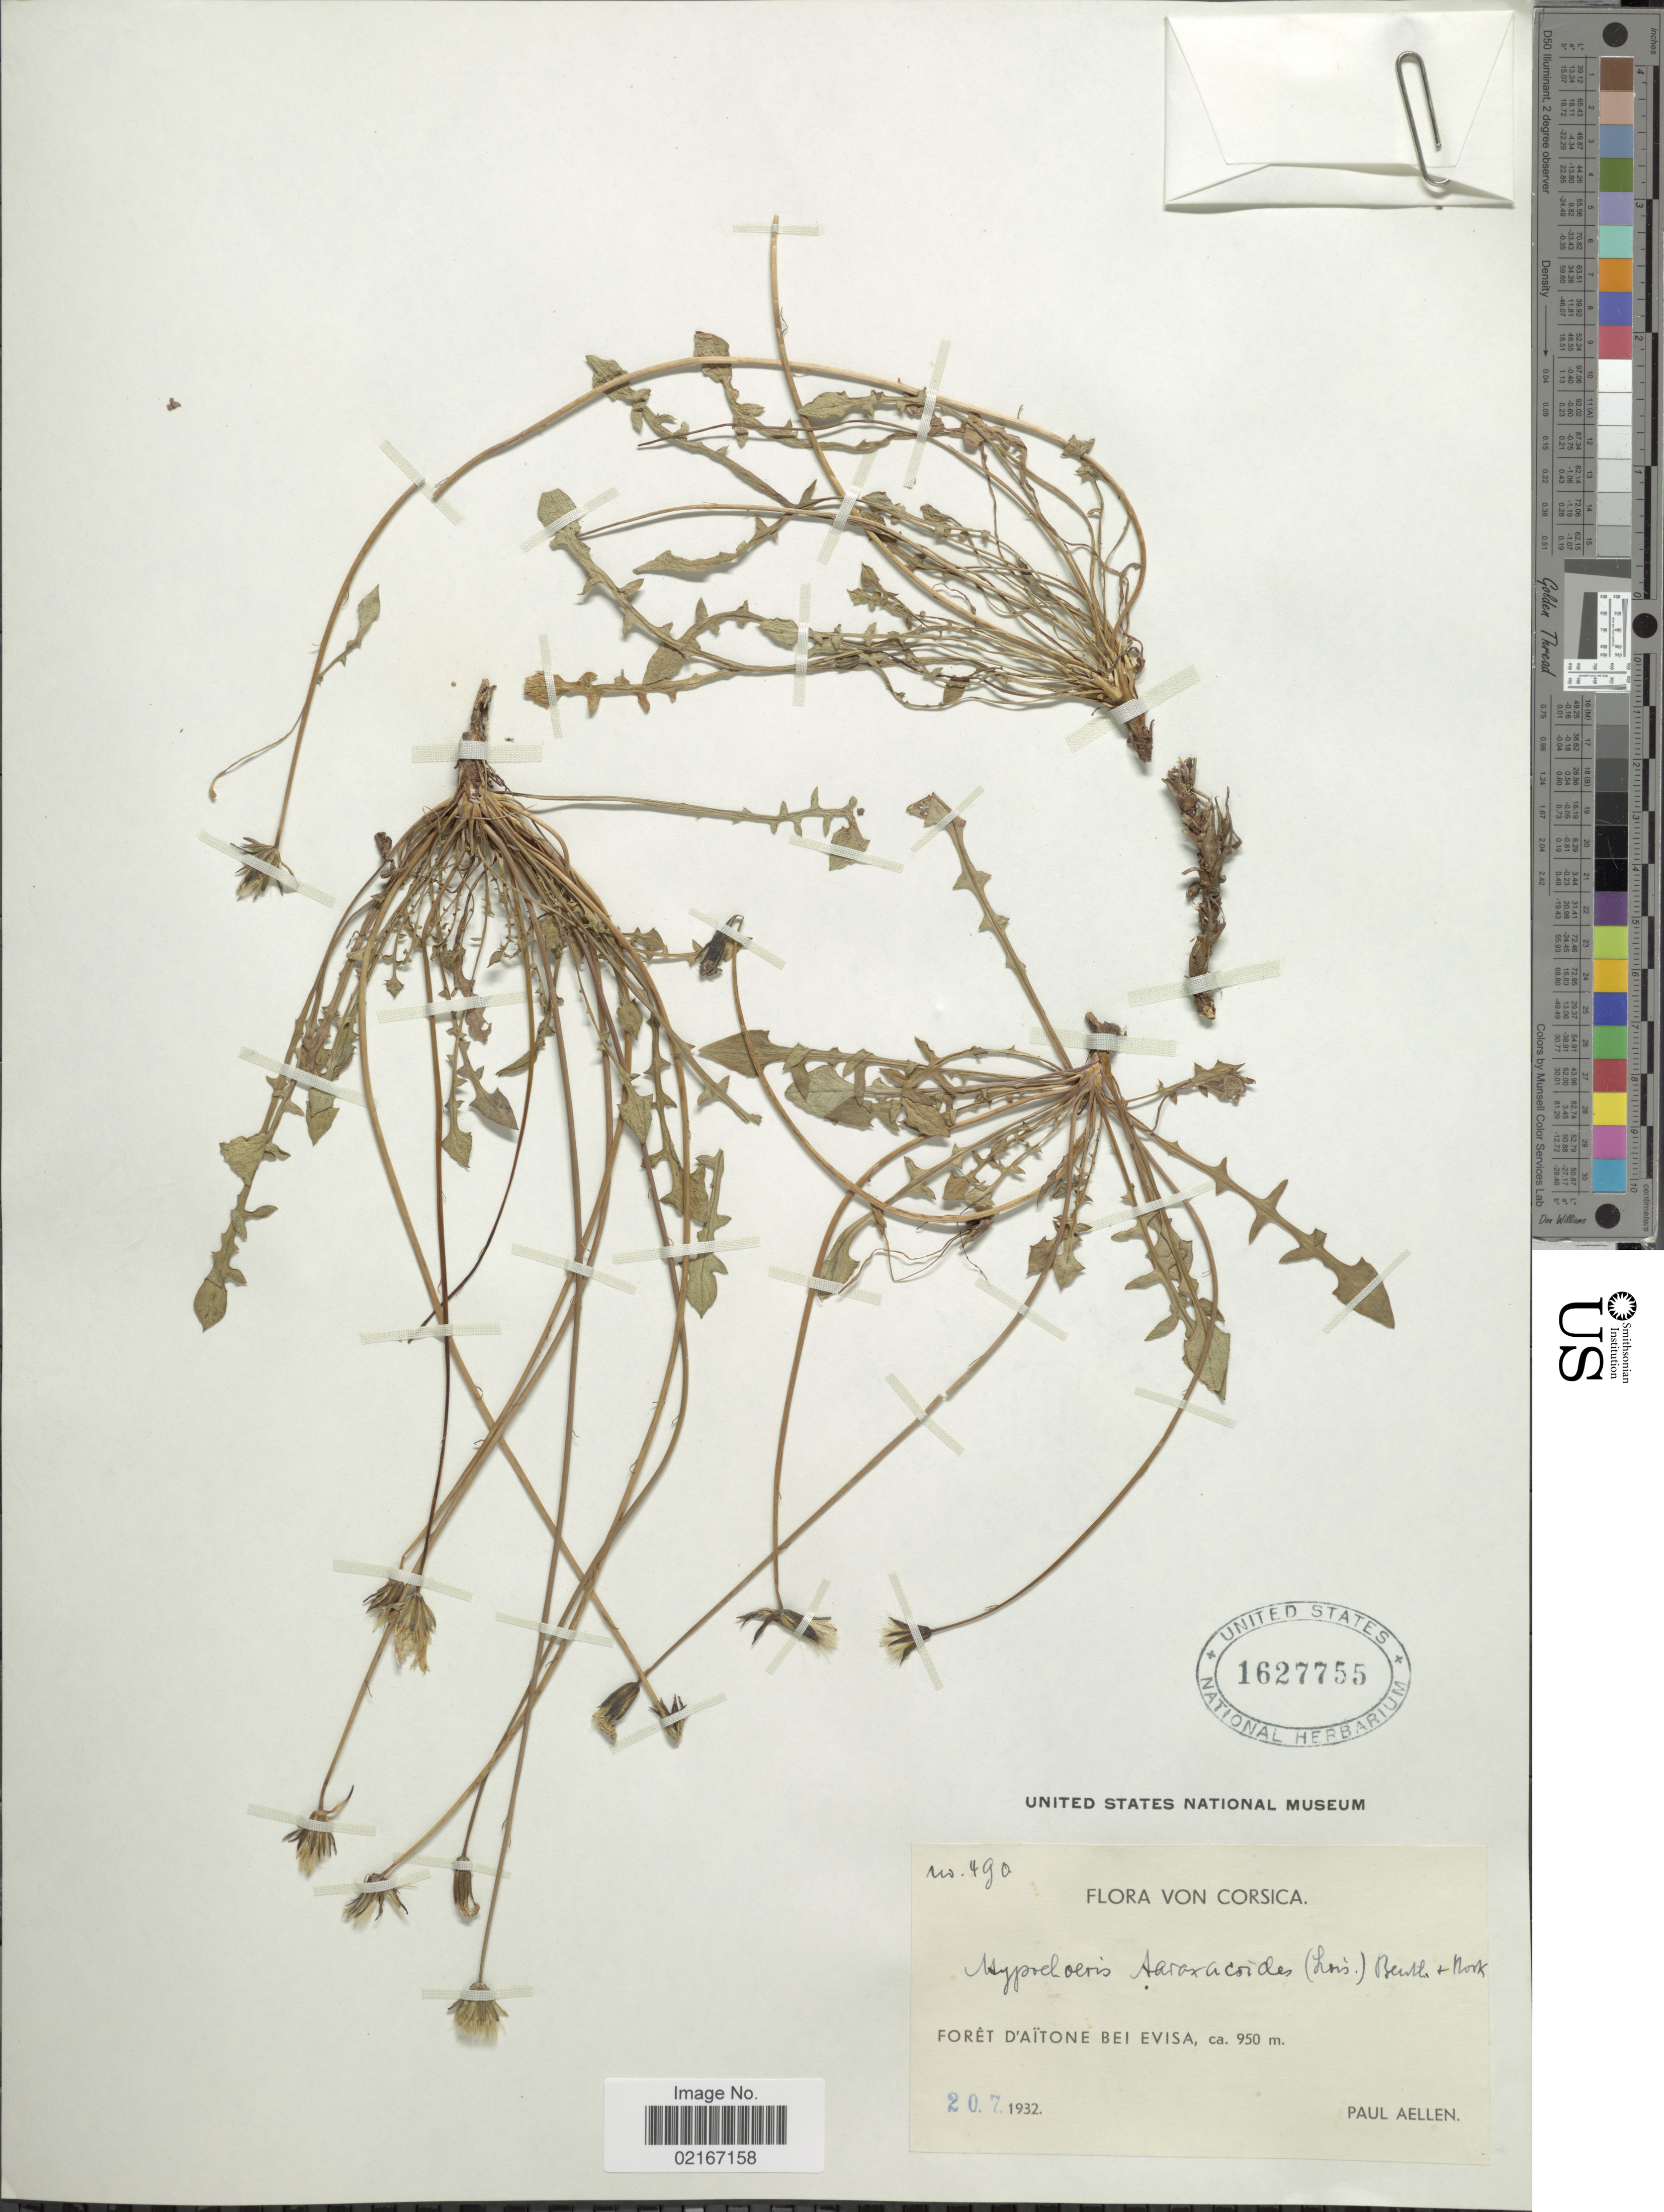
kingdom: Plantae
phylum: Tracheophyta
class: Magnoliopsida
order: Asterales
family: Asteraceae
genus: Hypochaeris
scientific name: Hypochaeris robertia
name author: (Sch. Bip.) Fiori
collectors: P. Aellen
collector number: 490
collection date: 1932-07-20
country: France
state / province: Corsica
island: Corse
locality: Von Corsica, Foret D'aitone bei Evisa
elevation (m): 950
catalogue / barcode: US 1627755